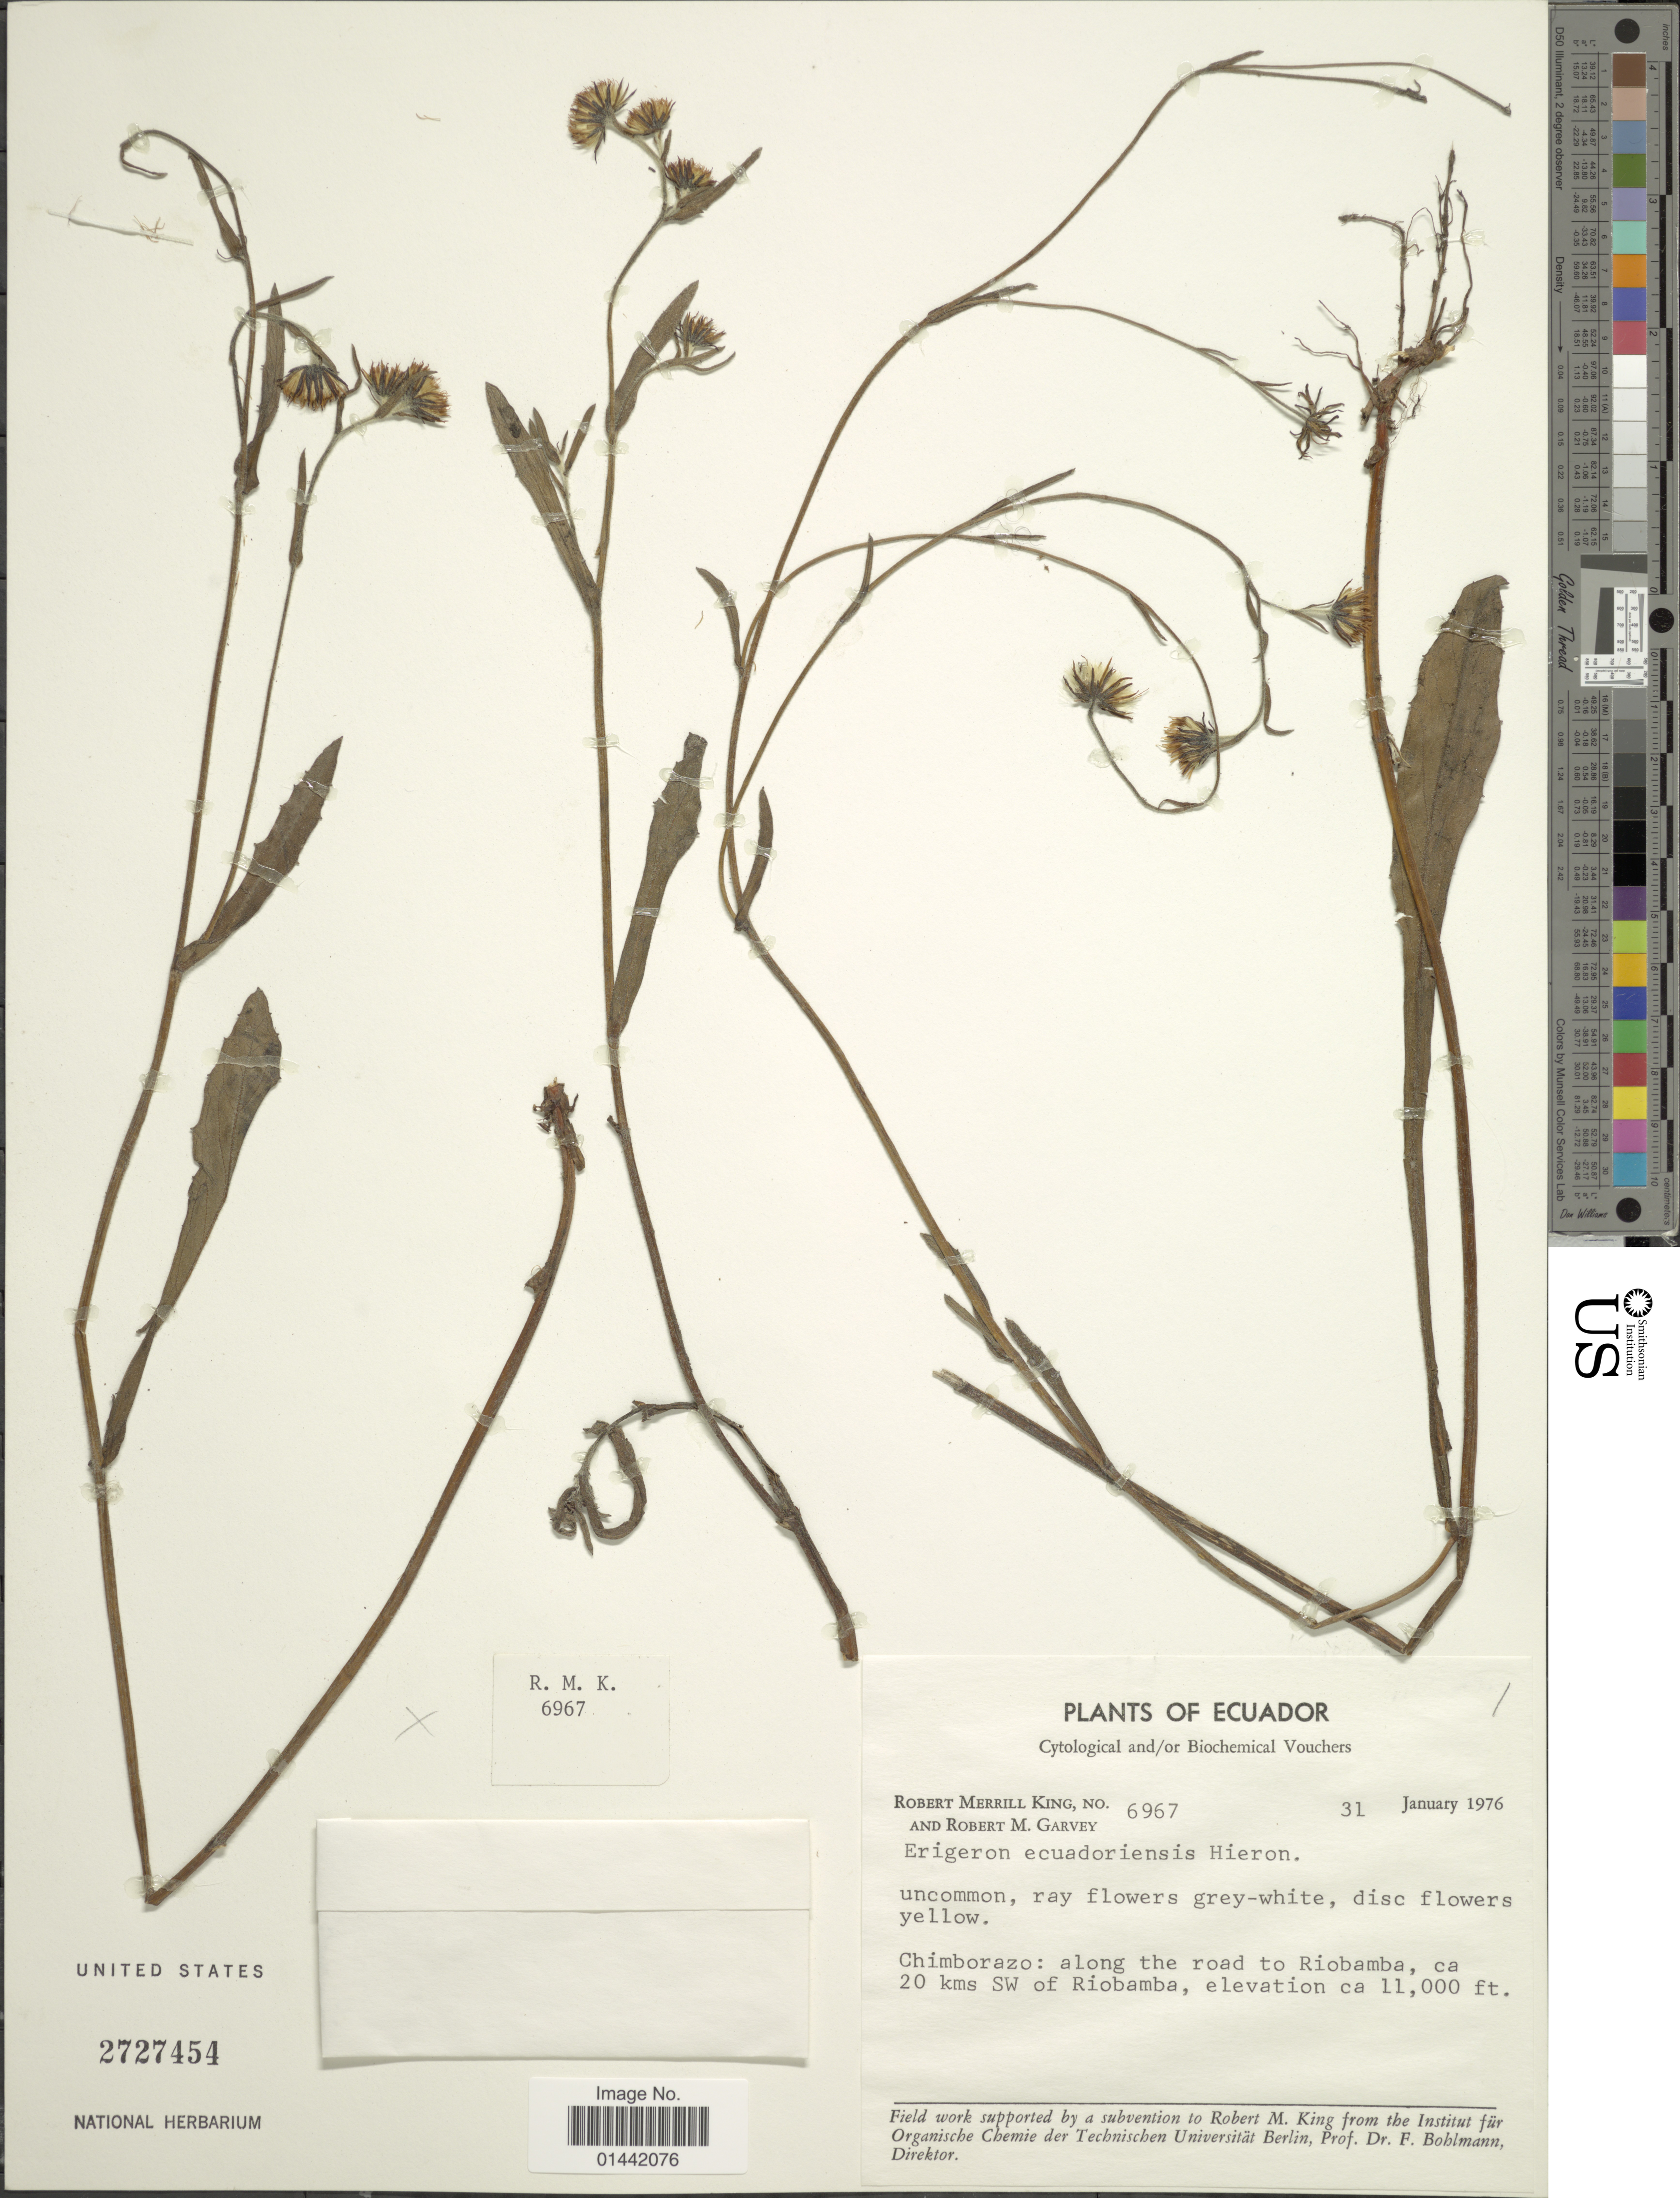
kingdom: Plantae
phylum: Tracheophyta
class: Magnoliopsida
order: Asterales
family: Asteraceae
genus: Erigeron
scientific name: Erigeron ecuadoriensis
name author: Hieron.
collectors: R. M. King & R. Garvey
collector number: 6967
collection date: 1976-01-31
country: Ecuador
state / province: Chimborazo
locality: Along the road to Riobamba, ca 20 kms SW of Riobamba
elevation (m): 3353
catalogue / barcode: US 2727454